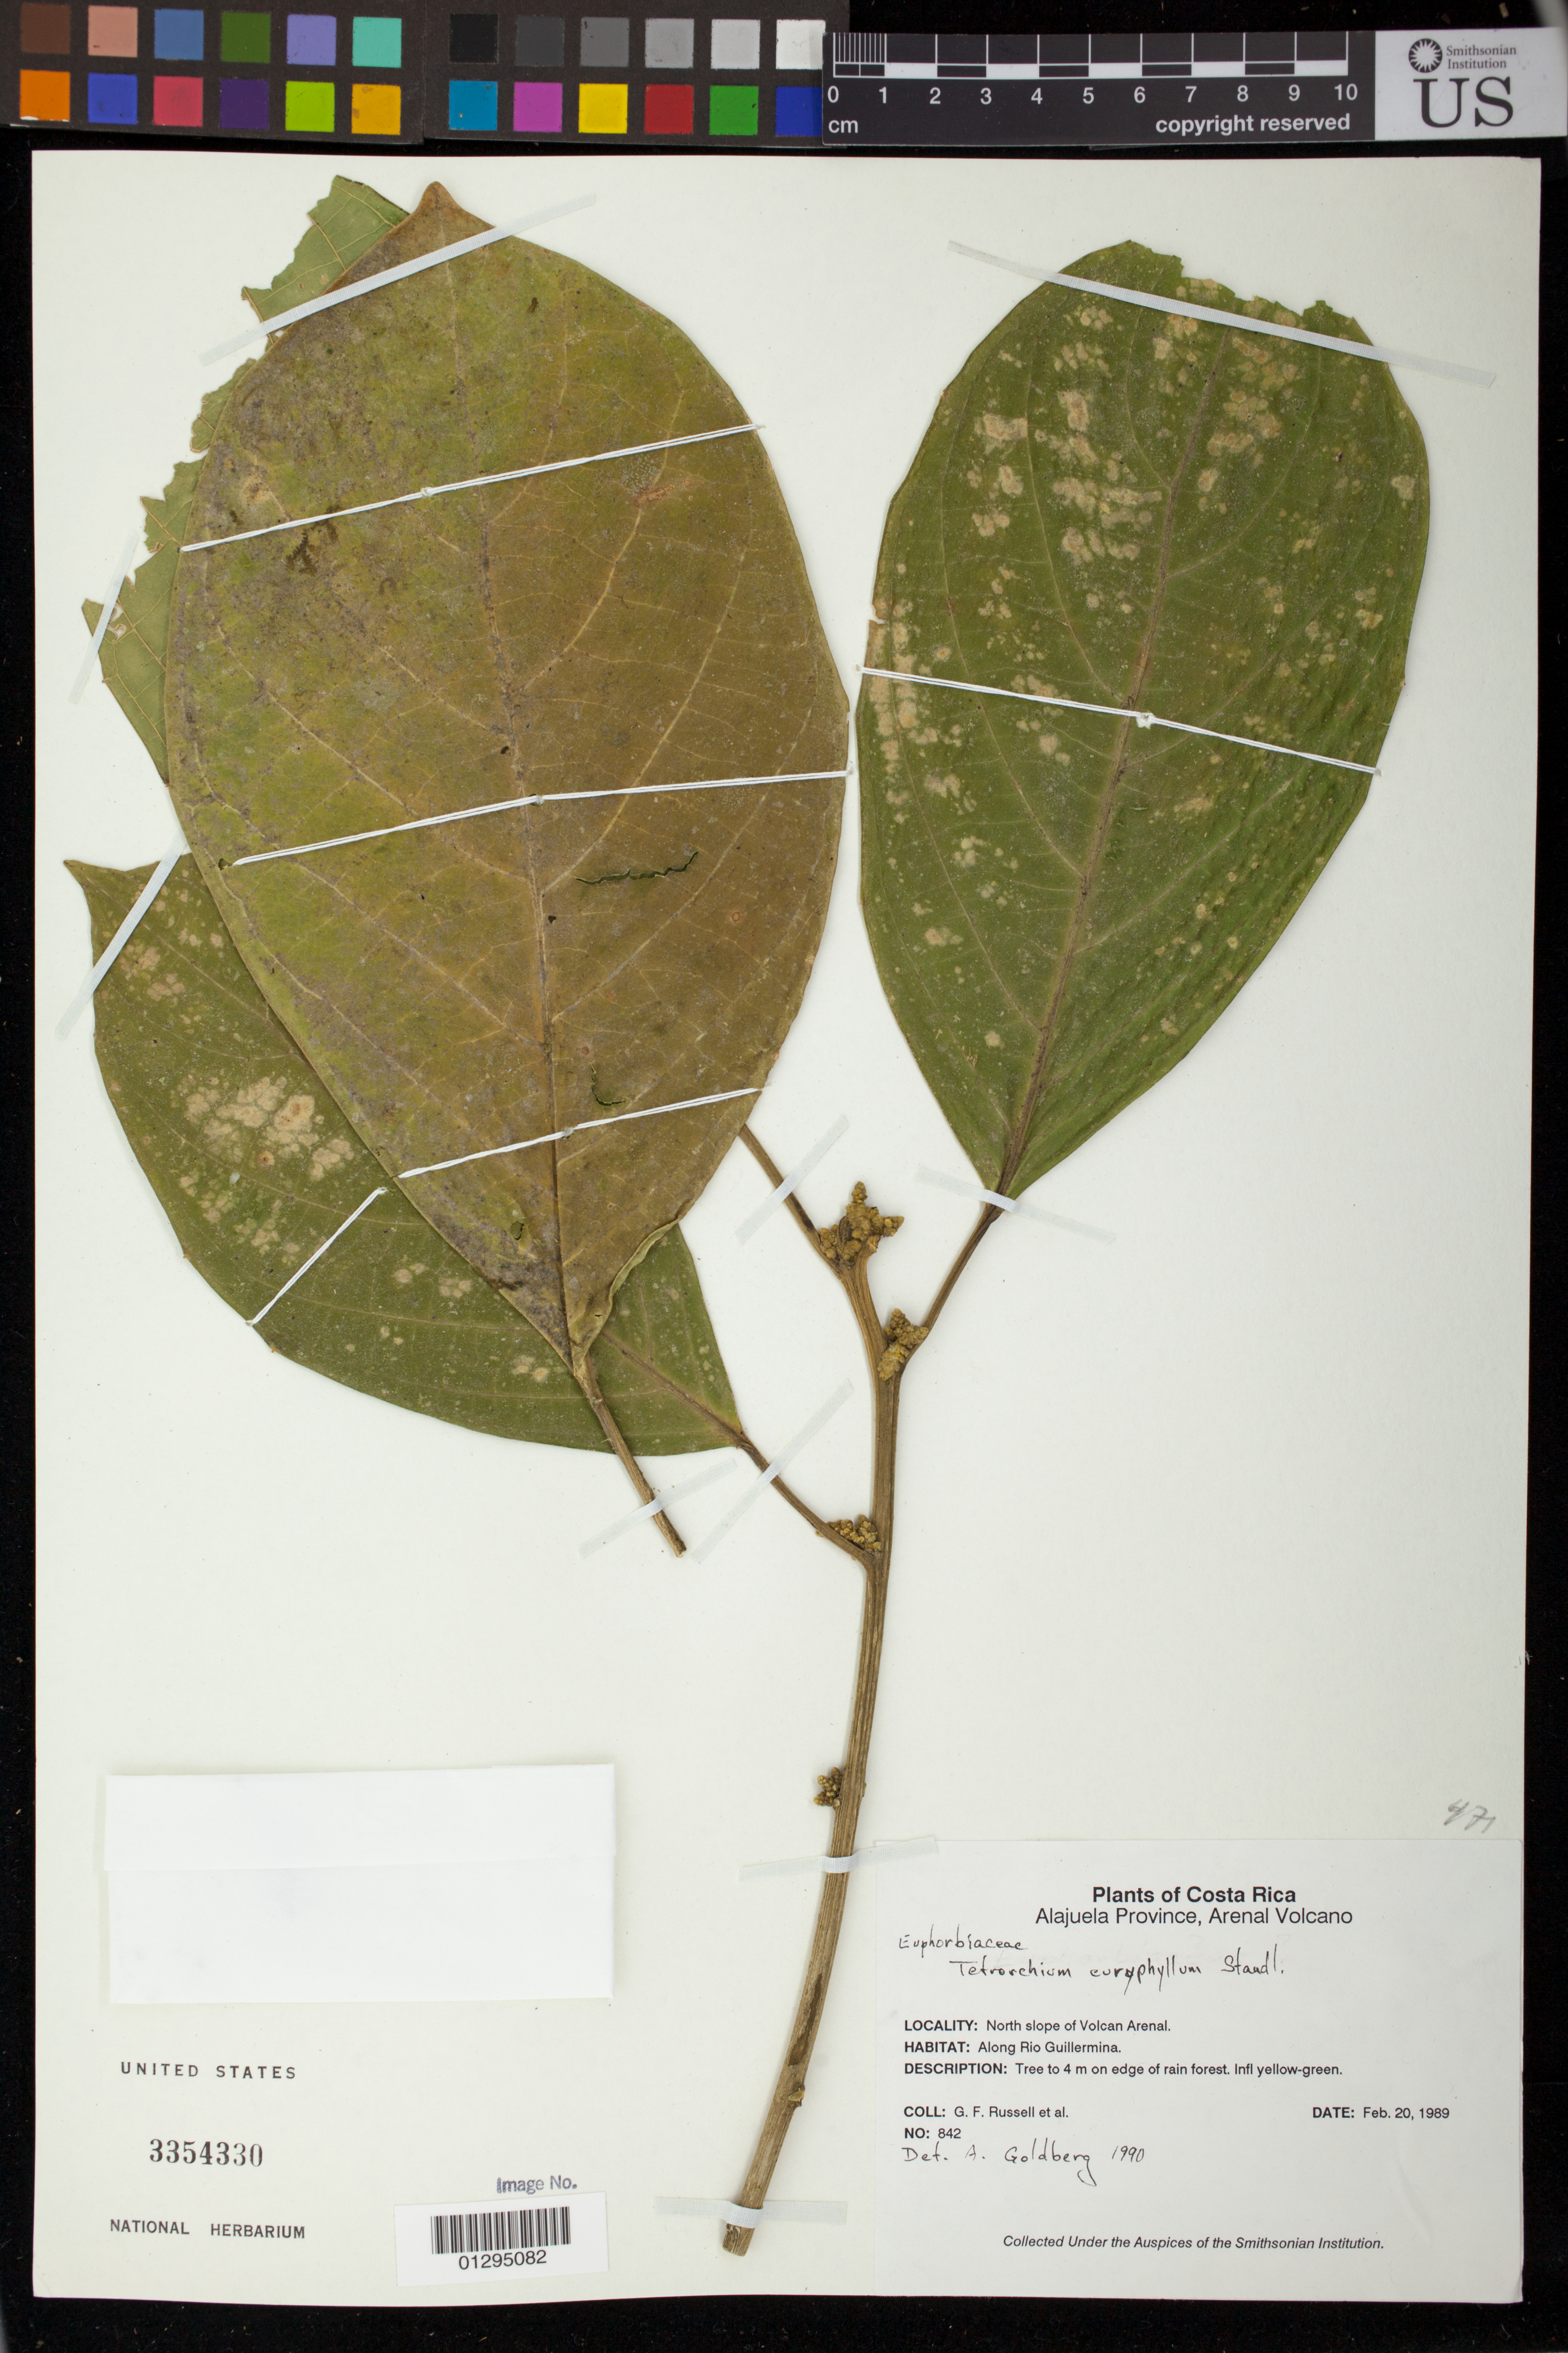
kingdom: Plantae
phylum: Tracheophyta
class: Magnoliopsida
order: Malpighiales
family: Euphorbiaceae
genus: Tetrorchidium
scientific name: Tetrorchidium euryphyllum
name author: Standl.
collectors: G. Russell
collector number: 842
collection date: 1989-02-20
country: Costa Rica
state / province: Alajuela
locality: North slope of Volcan Arenal, along Rio Guillermina,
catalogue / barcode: US 3354330